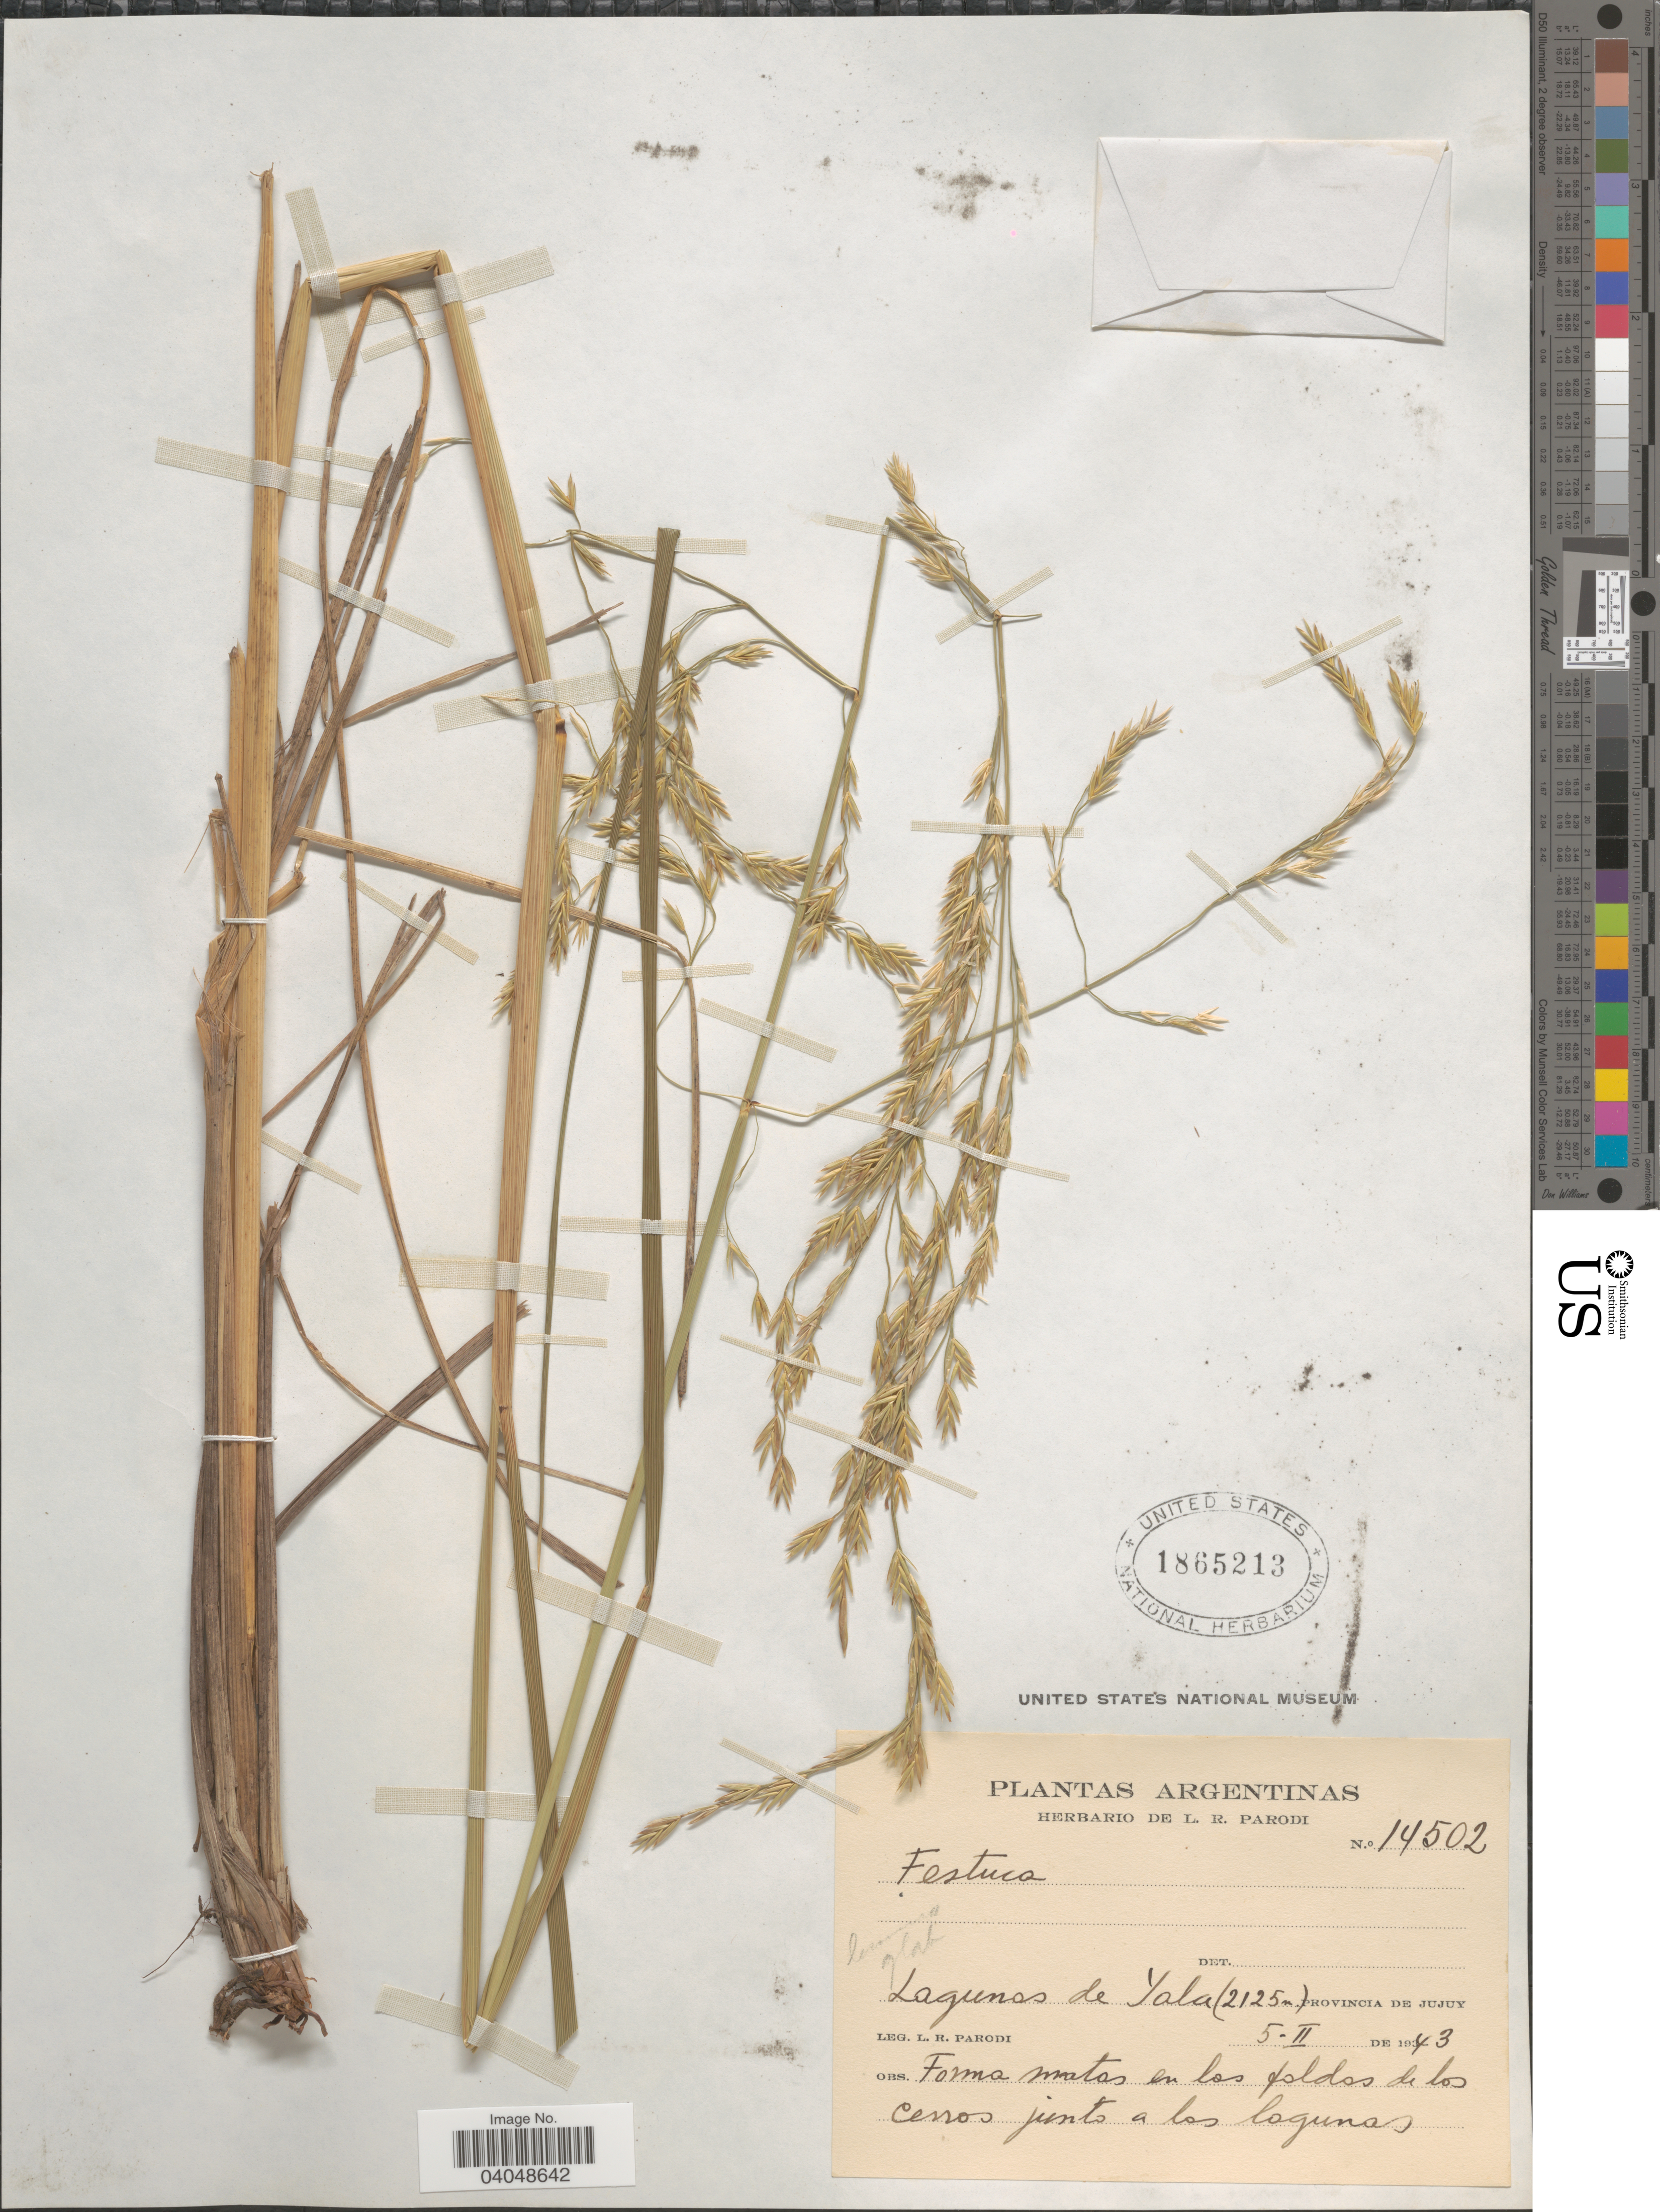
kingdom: Plantae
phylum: Tracheophyta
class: Liliopsida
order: Poales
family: Poaceae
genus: Festuca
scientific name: Festuca sp.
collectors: L. R. Parodi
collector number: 14502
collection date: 1943-02-05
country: Argentina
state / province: Jujuy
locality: Lagunas de Yala.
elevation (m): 2125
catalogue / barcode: US 1865213